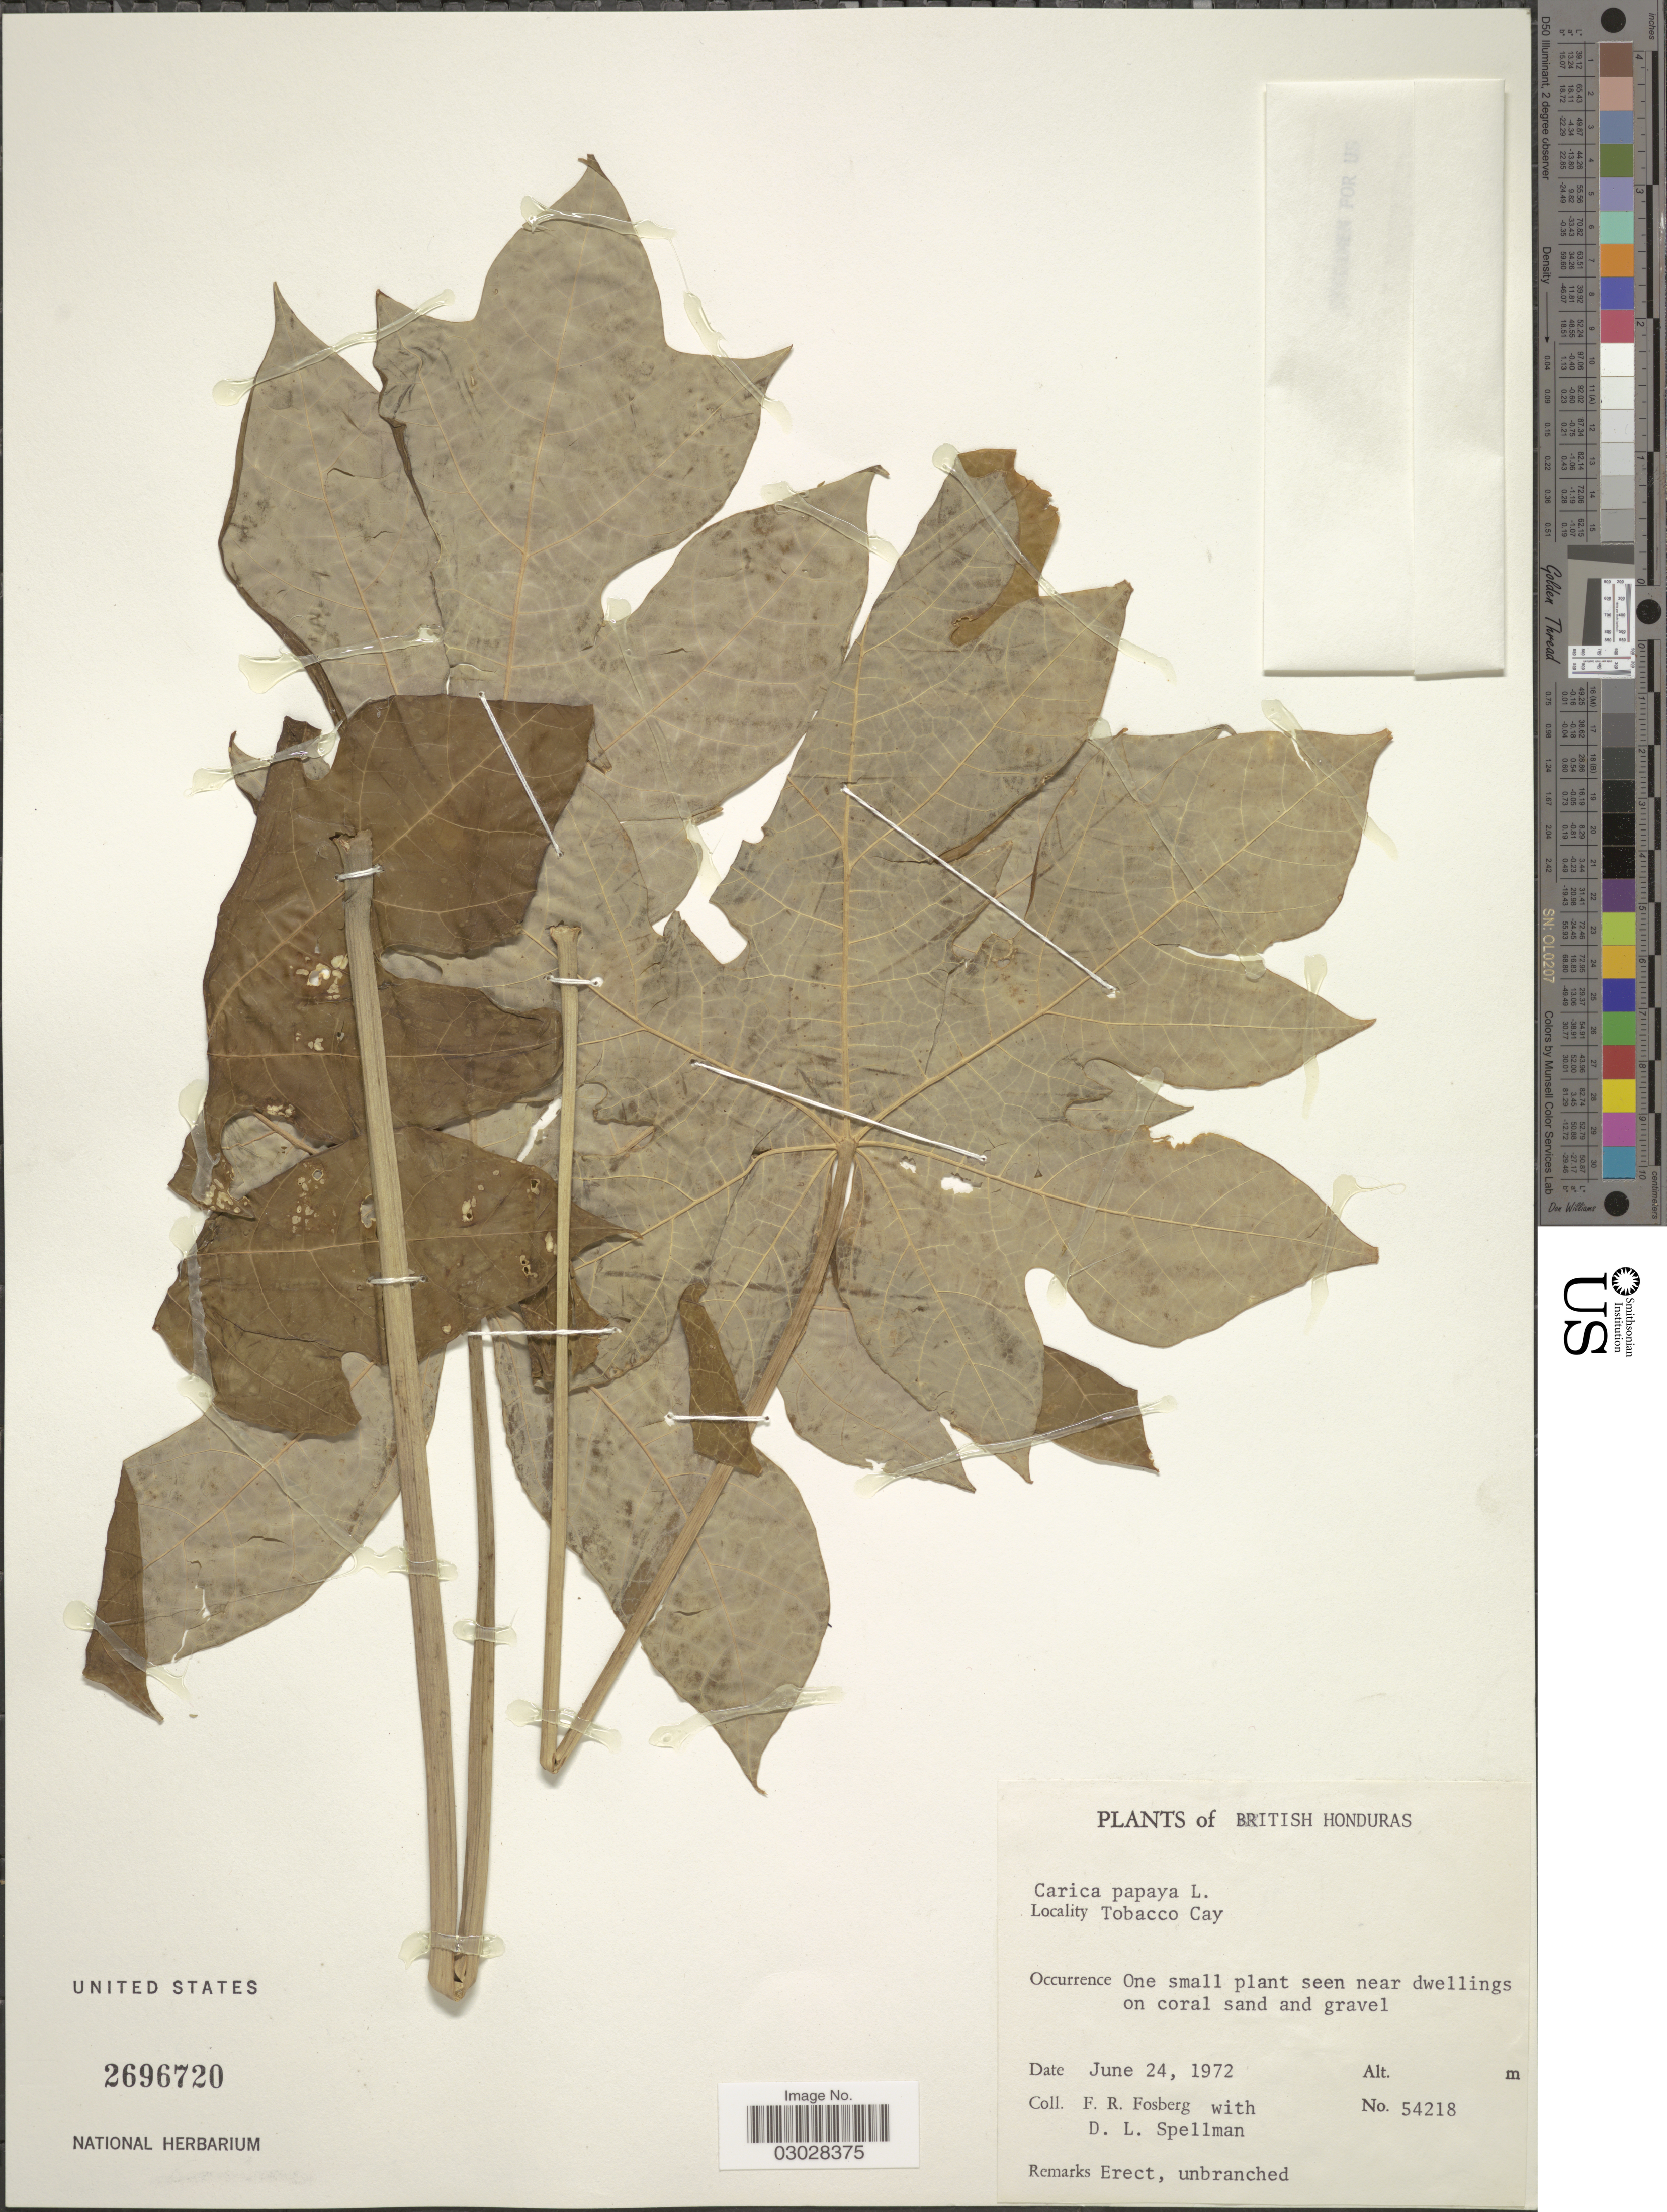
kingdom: Plantae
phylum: Tracheophyta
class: Magnoliopsida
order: Brassicales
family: Caricaceae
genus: Carica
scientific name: Carica papaya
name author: L.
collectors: F. R. Fosberg & D. L. Spellman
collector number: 54218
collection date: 1972-06-24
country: Belize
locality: British Honduras, Tobacco Cay.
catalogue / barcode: US 2696720